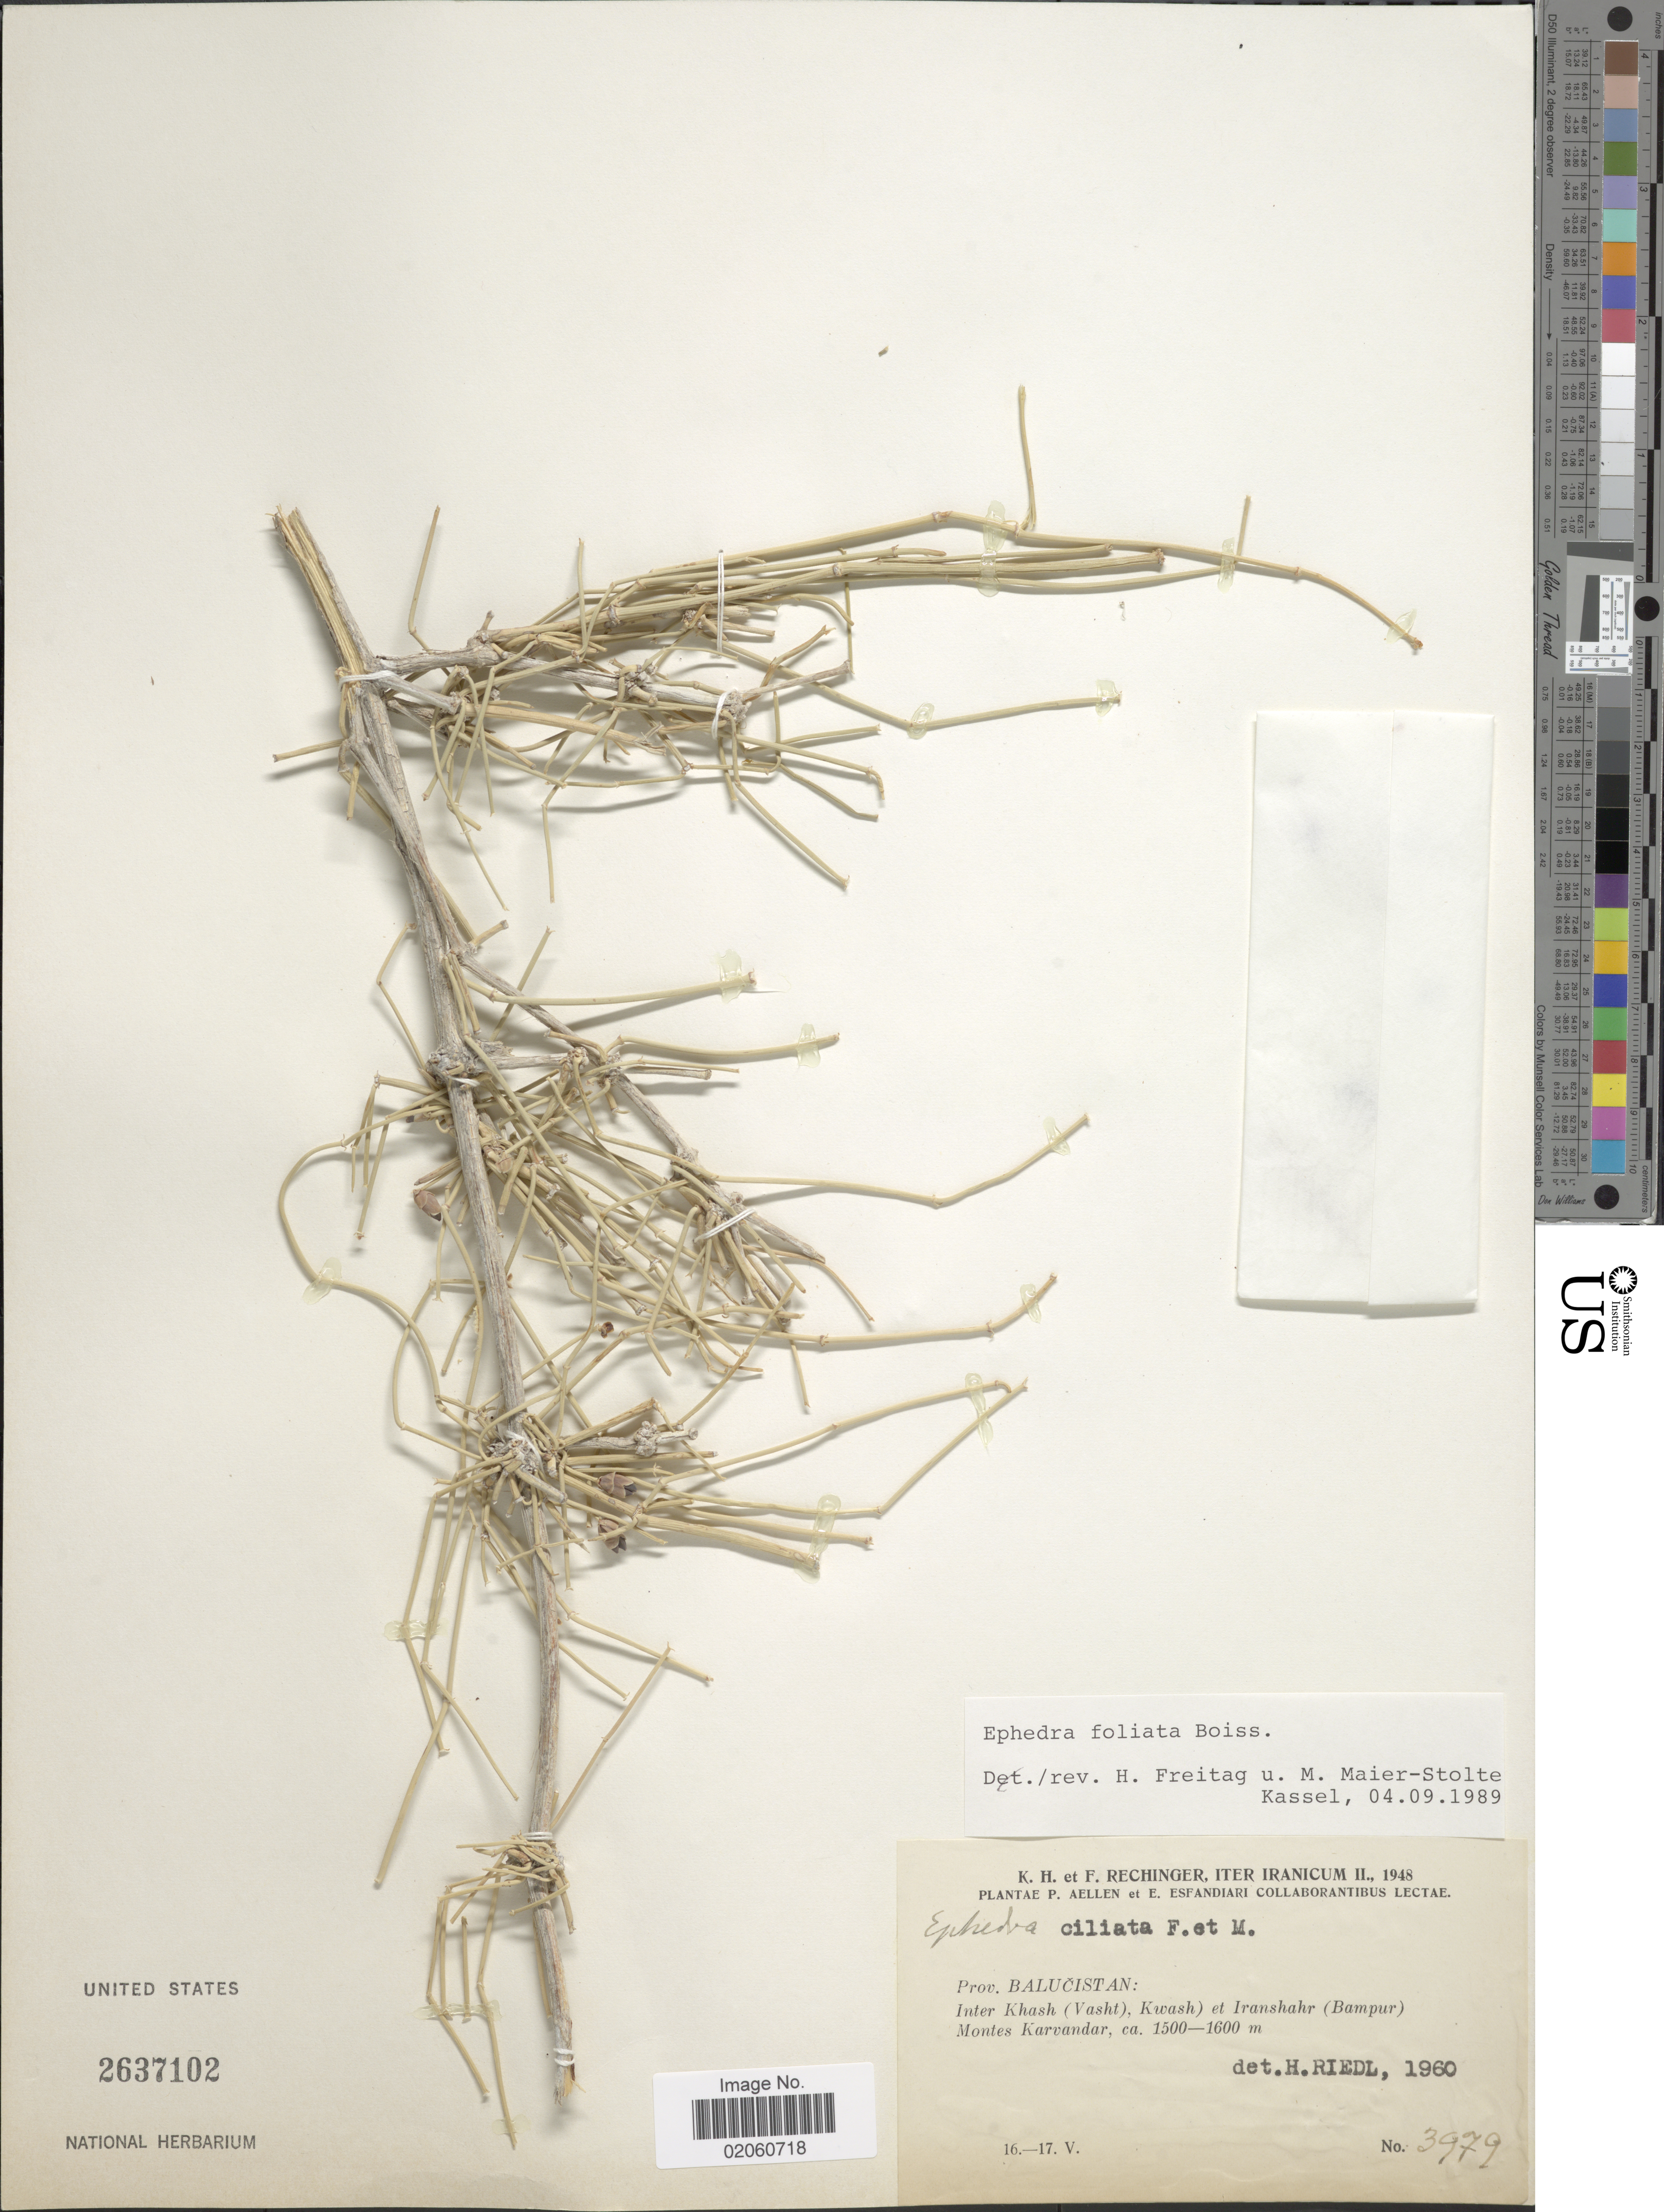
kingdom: Plantae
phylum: Tracheophyta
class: Gnetopsida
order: Ephedrales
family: Ephedraceae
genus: Ephedra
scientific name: Ephedra foliata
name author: Boiss. ex C.A. Mey.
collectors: K. H. Rechinger & F. Rechinger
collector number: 3979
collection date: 1948-05-16/1948-05-17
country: Iran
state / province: Sistan and Baluchistan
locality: Prov. Balucistan: Inter Khash (Vasht), Kwash et Iranshahr (Bampur) Montes Karvandar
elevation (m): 1500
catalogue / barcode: US 2637102